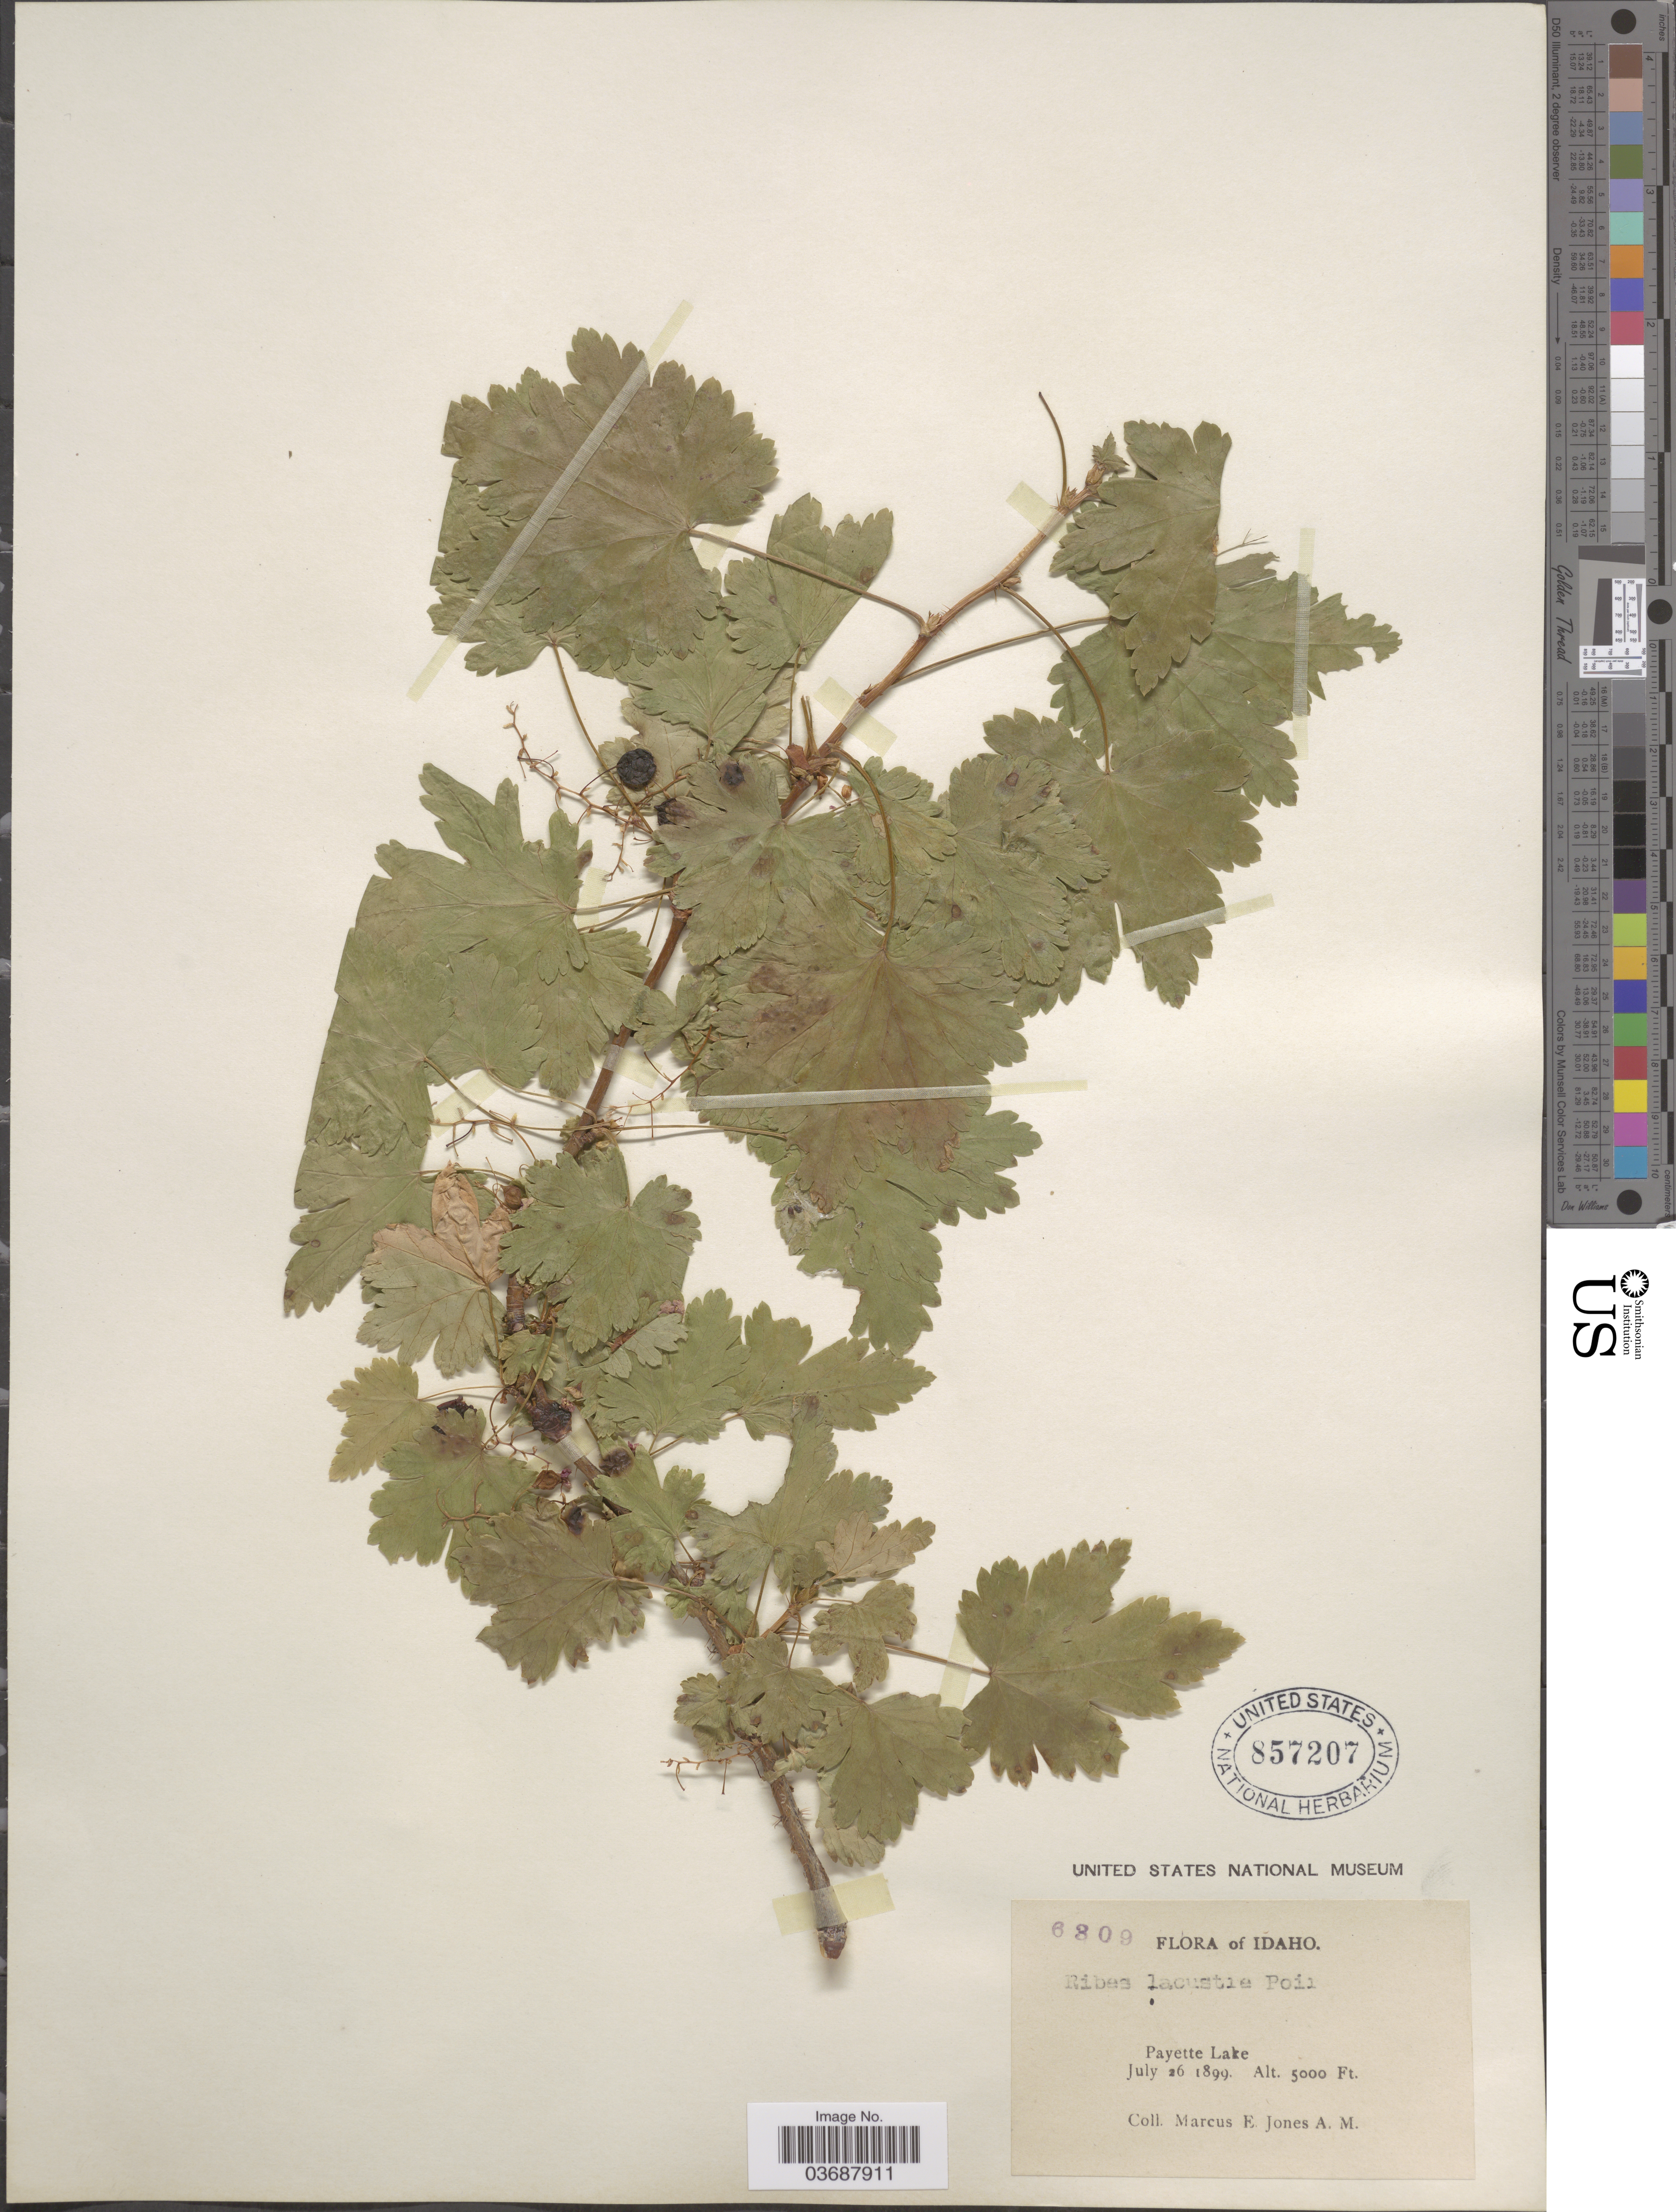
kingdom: Plantae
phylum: Tracheophyta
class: Magnoliopsida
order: Saxifragales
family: Grossulariaceae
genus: Ribes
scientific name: Ribes lacustre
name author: (Pers.) Poir.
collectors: M. E. Jones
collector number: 6309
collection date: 1899-07-26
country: United States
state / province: Idaho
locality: Payette Lake.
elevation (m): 1524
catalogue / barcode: US 857207